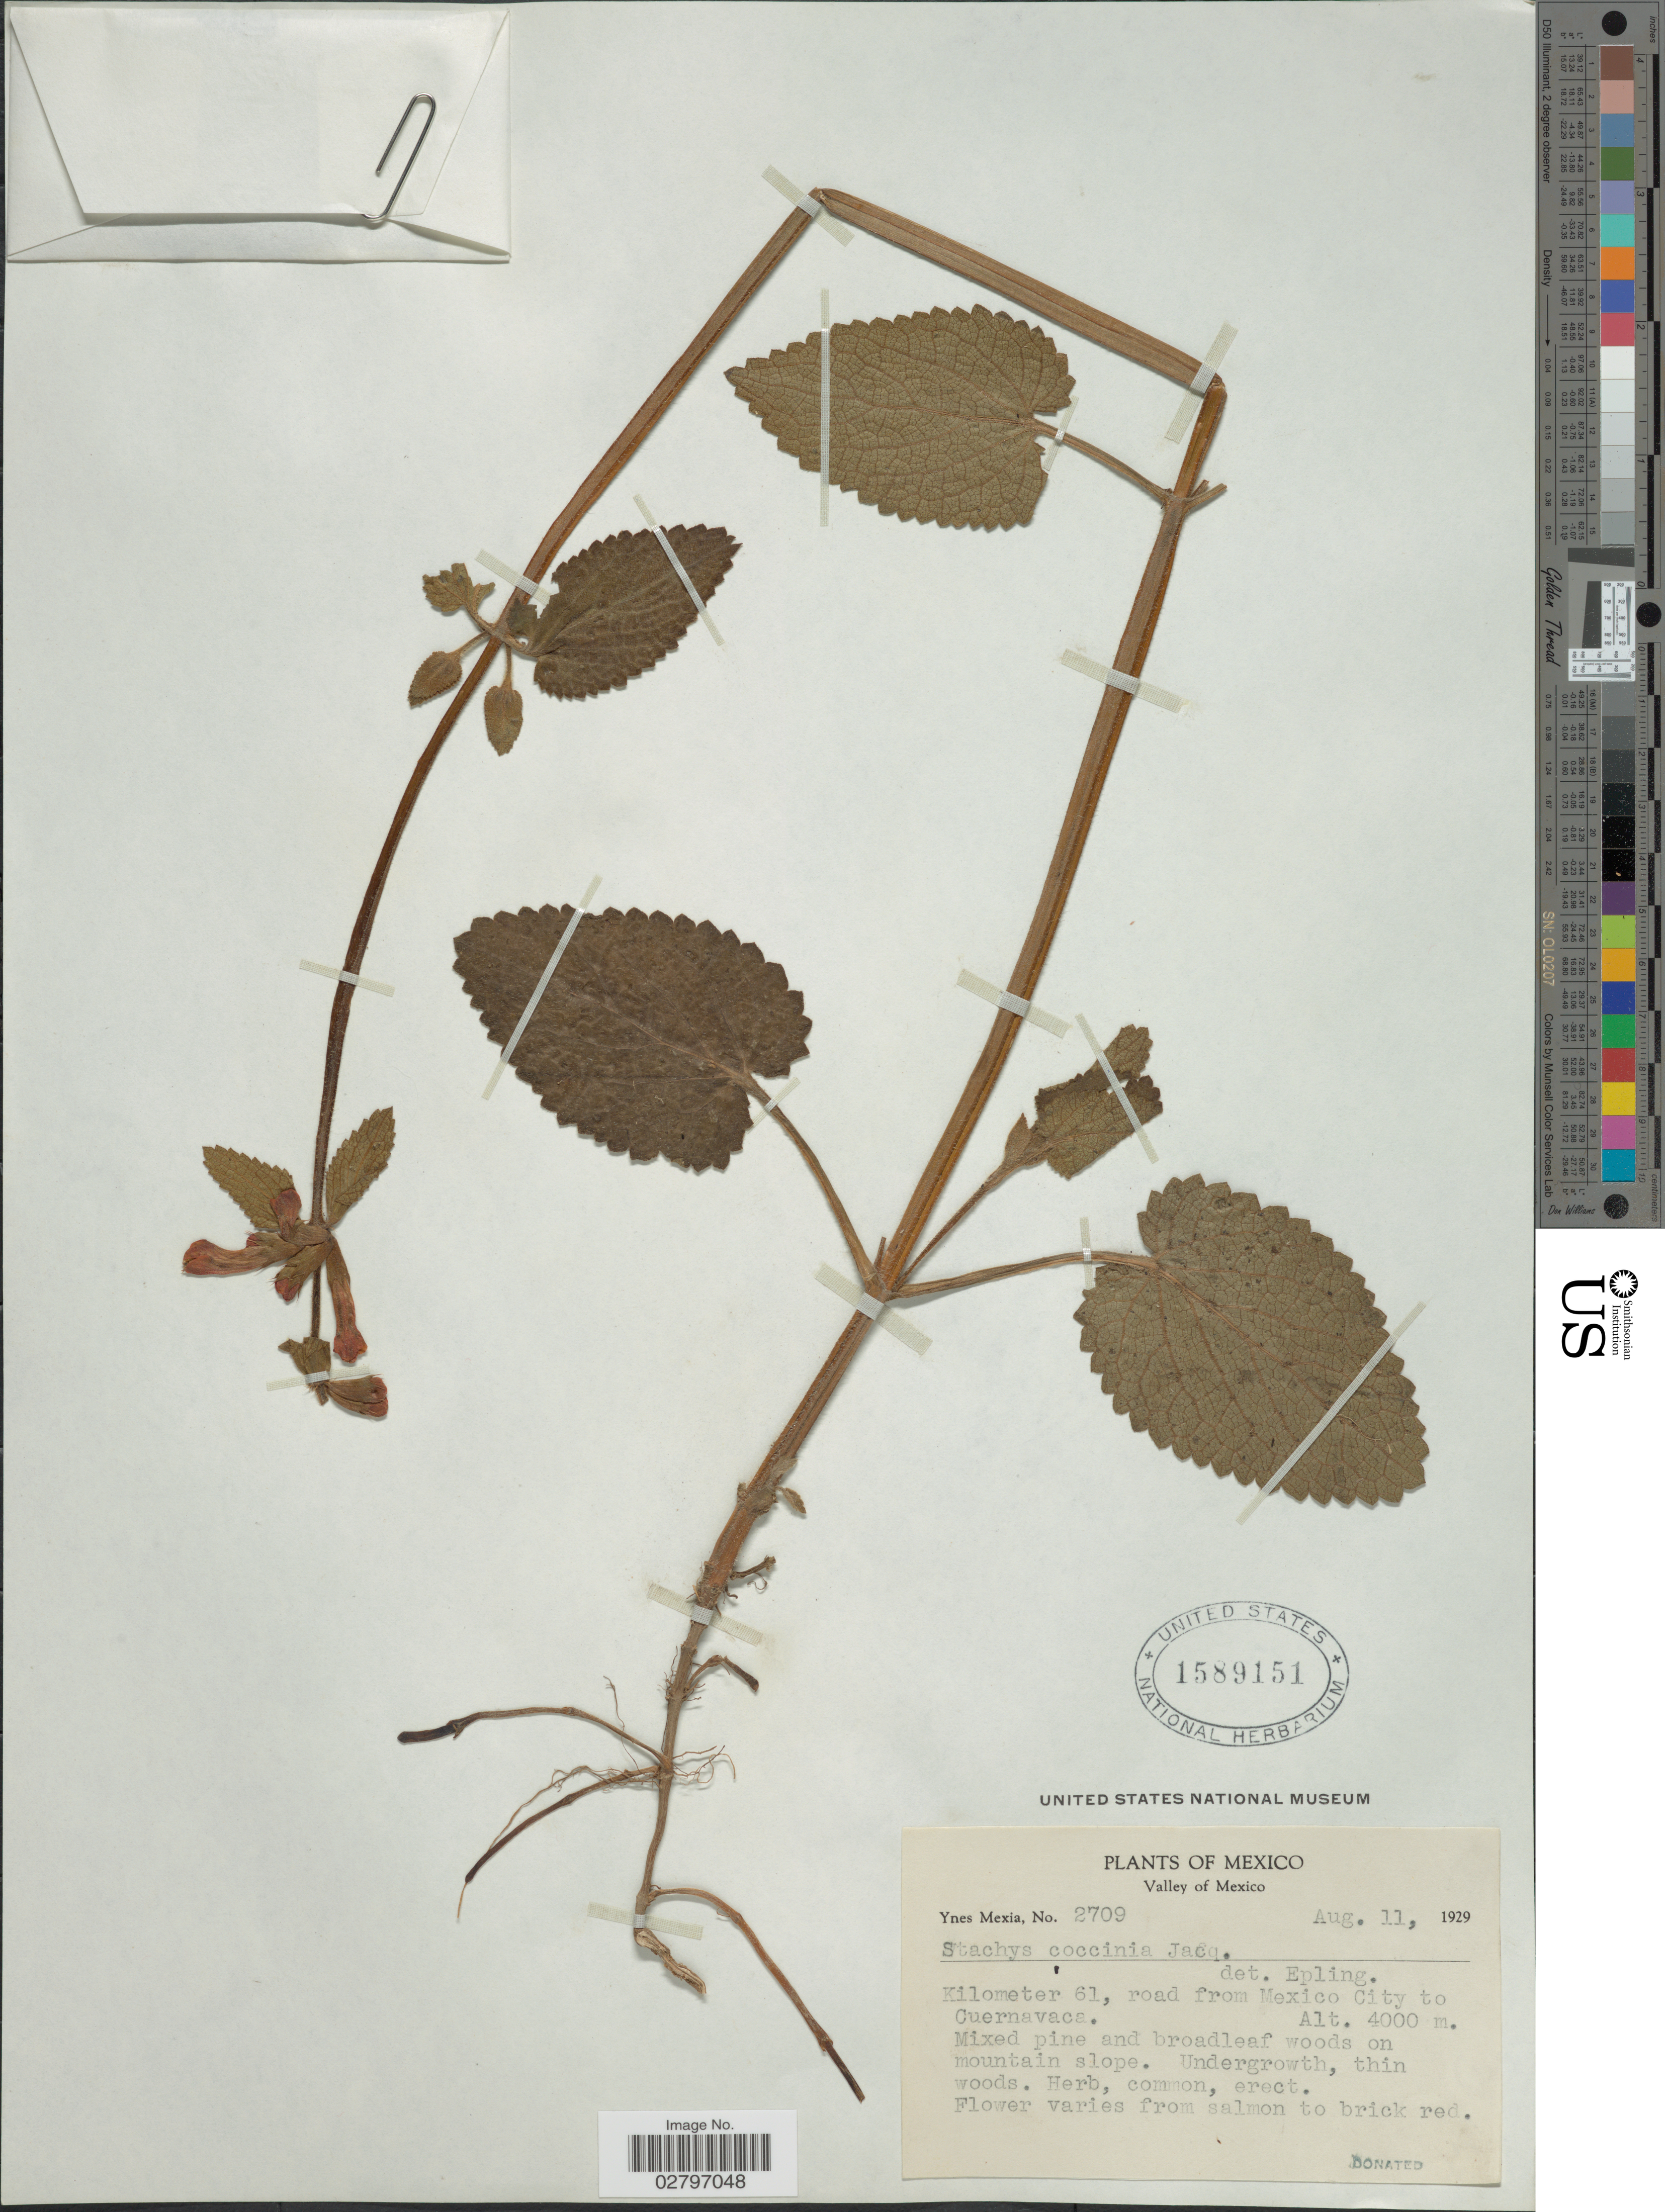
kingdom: Plantae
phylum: Tracheophyta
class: Magnoliopsida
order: Lamiales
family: Lamiaceae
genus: Stachys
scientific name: Stachys coccinea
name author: Ortega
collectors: Y. Mexia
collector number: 2709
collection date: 1929-08-11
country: Mexico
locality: Valley of Mexico, Kilometer 61, road from Mexico City to Cuernavaca.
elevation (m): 4000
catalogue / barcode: US 1589151